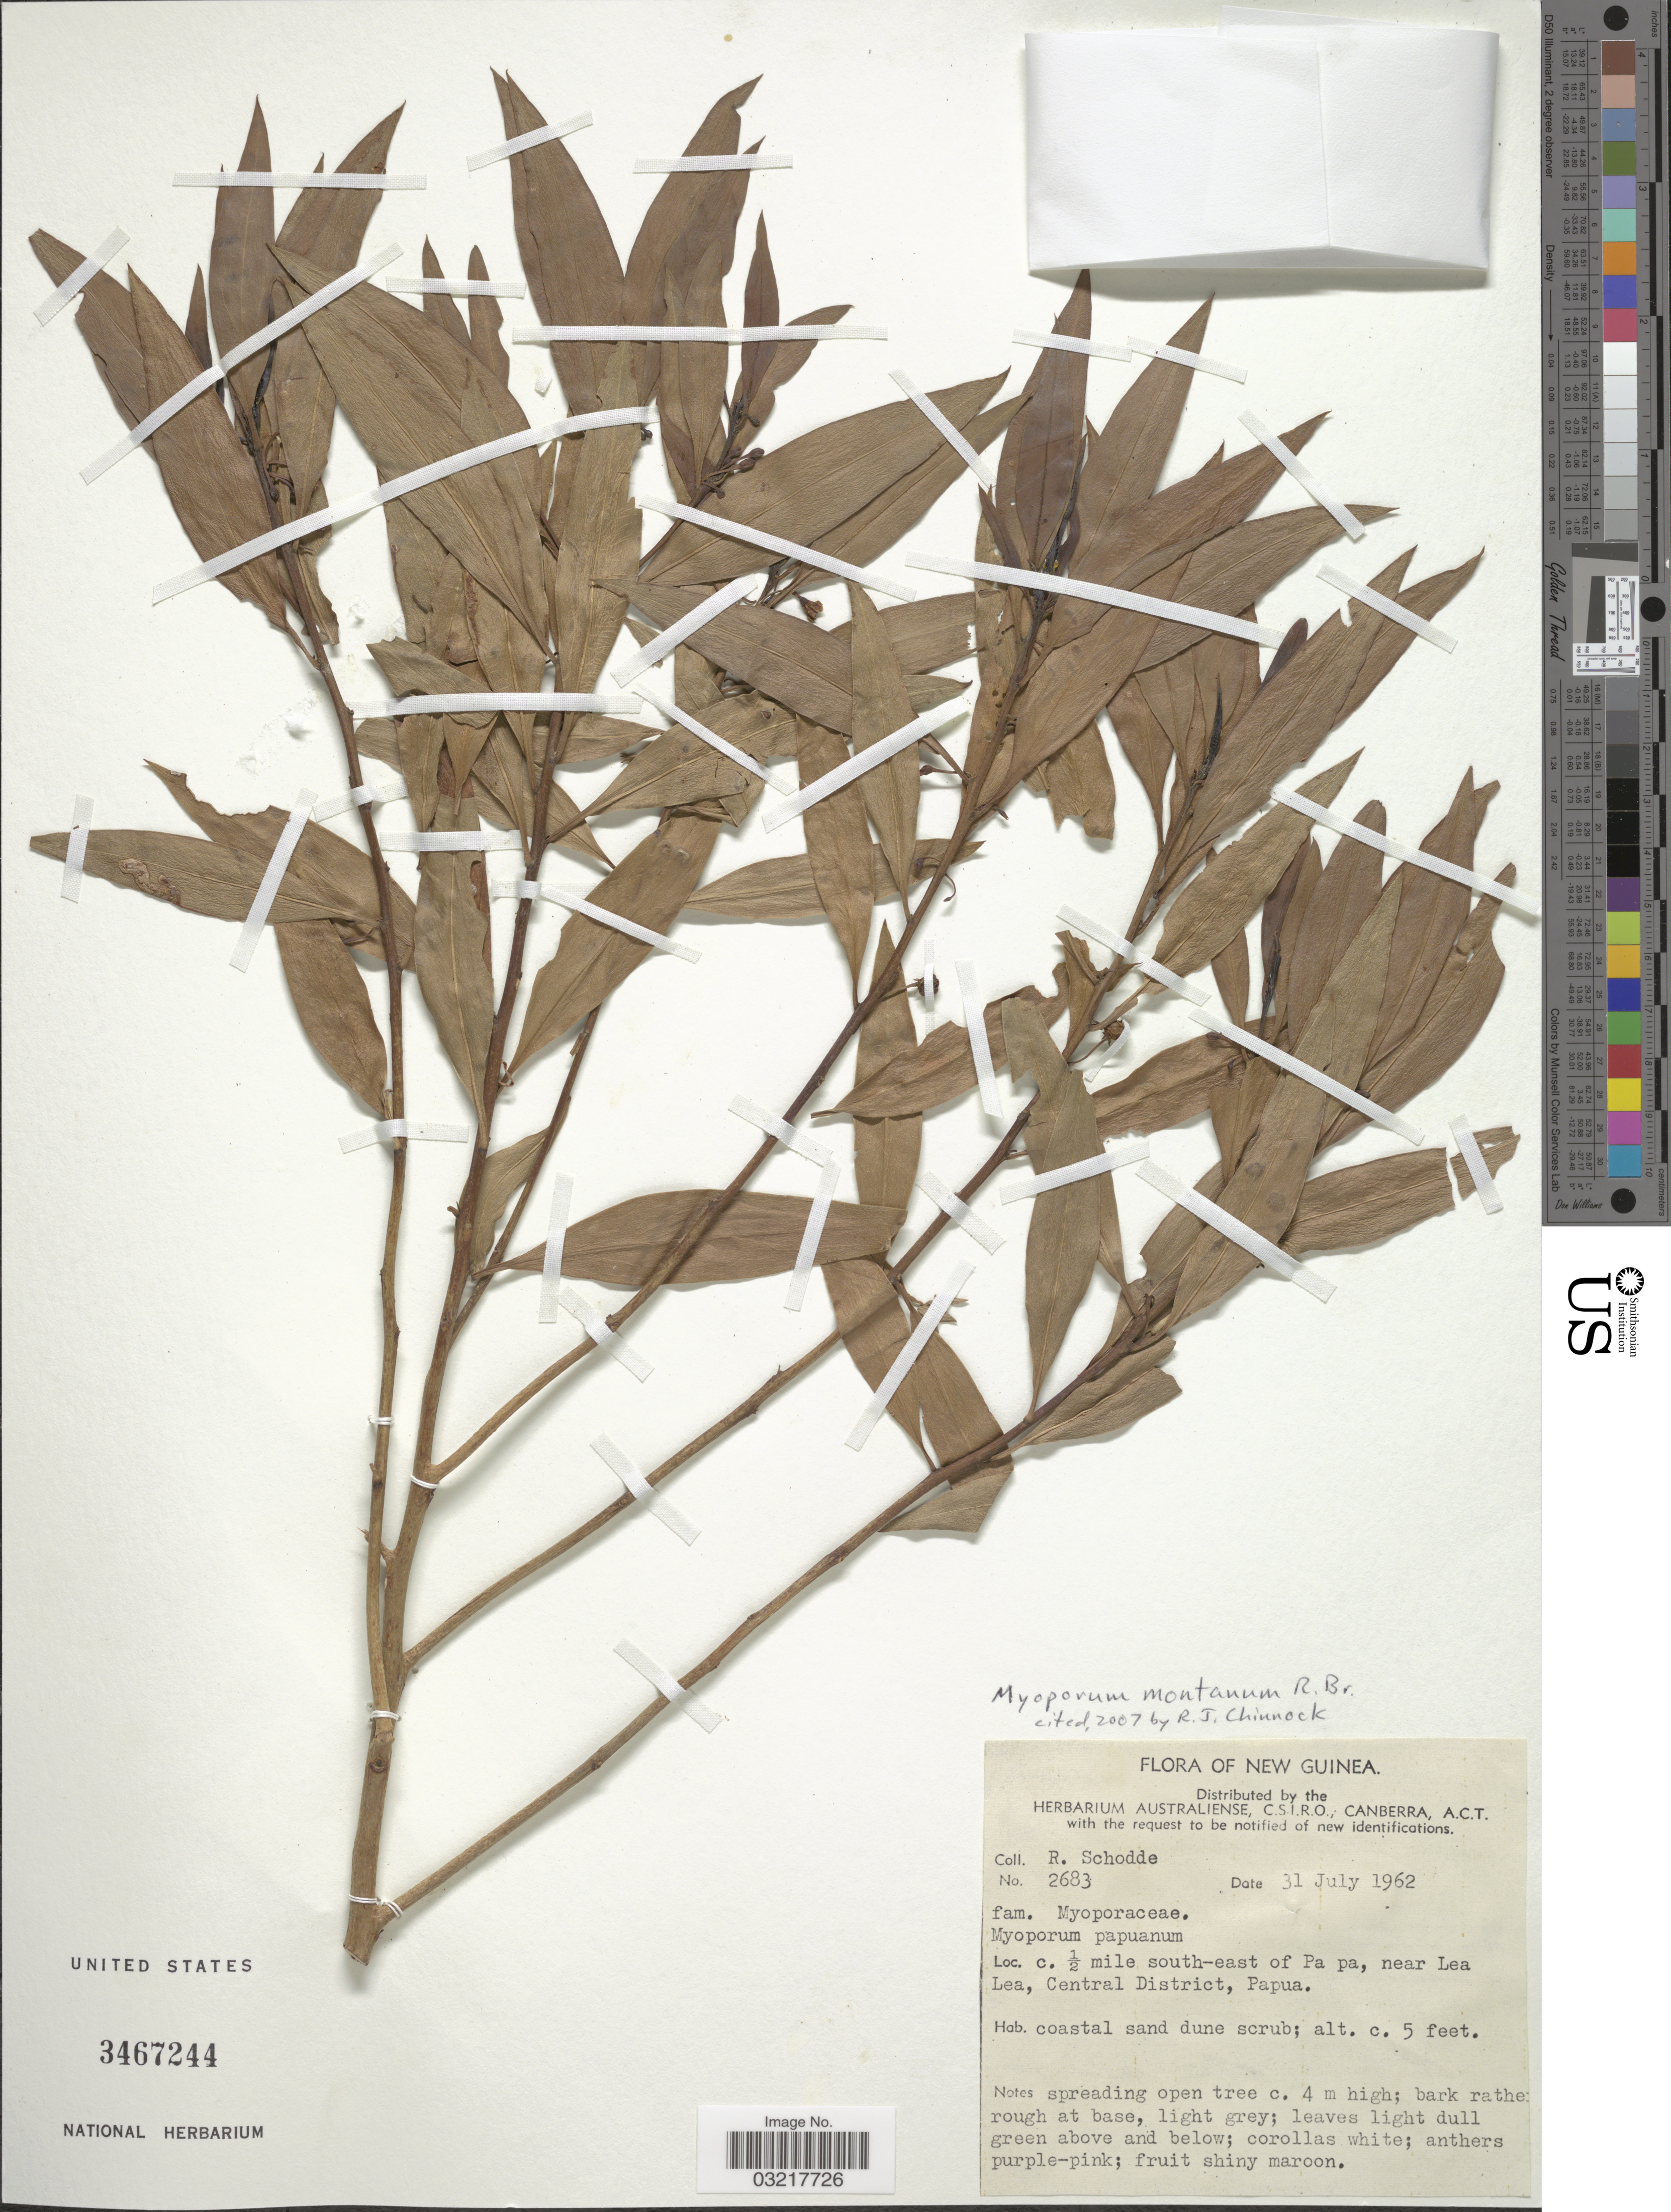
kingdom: Plantae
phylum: Tracheophyta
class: Magnoliopsida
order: Lamiales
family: Scrophulariaceae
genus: Myoporum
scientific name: Myoporum montanum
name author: R. Br.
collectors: R. Schodde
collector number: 2683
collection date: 1962-07-31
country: Papua New Guinea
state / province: Central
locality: New Guinea. C. ½ mile south-east of Papa, near Lea Lea, Central District, Papua.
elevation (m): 2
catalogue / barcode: US 3467244